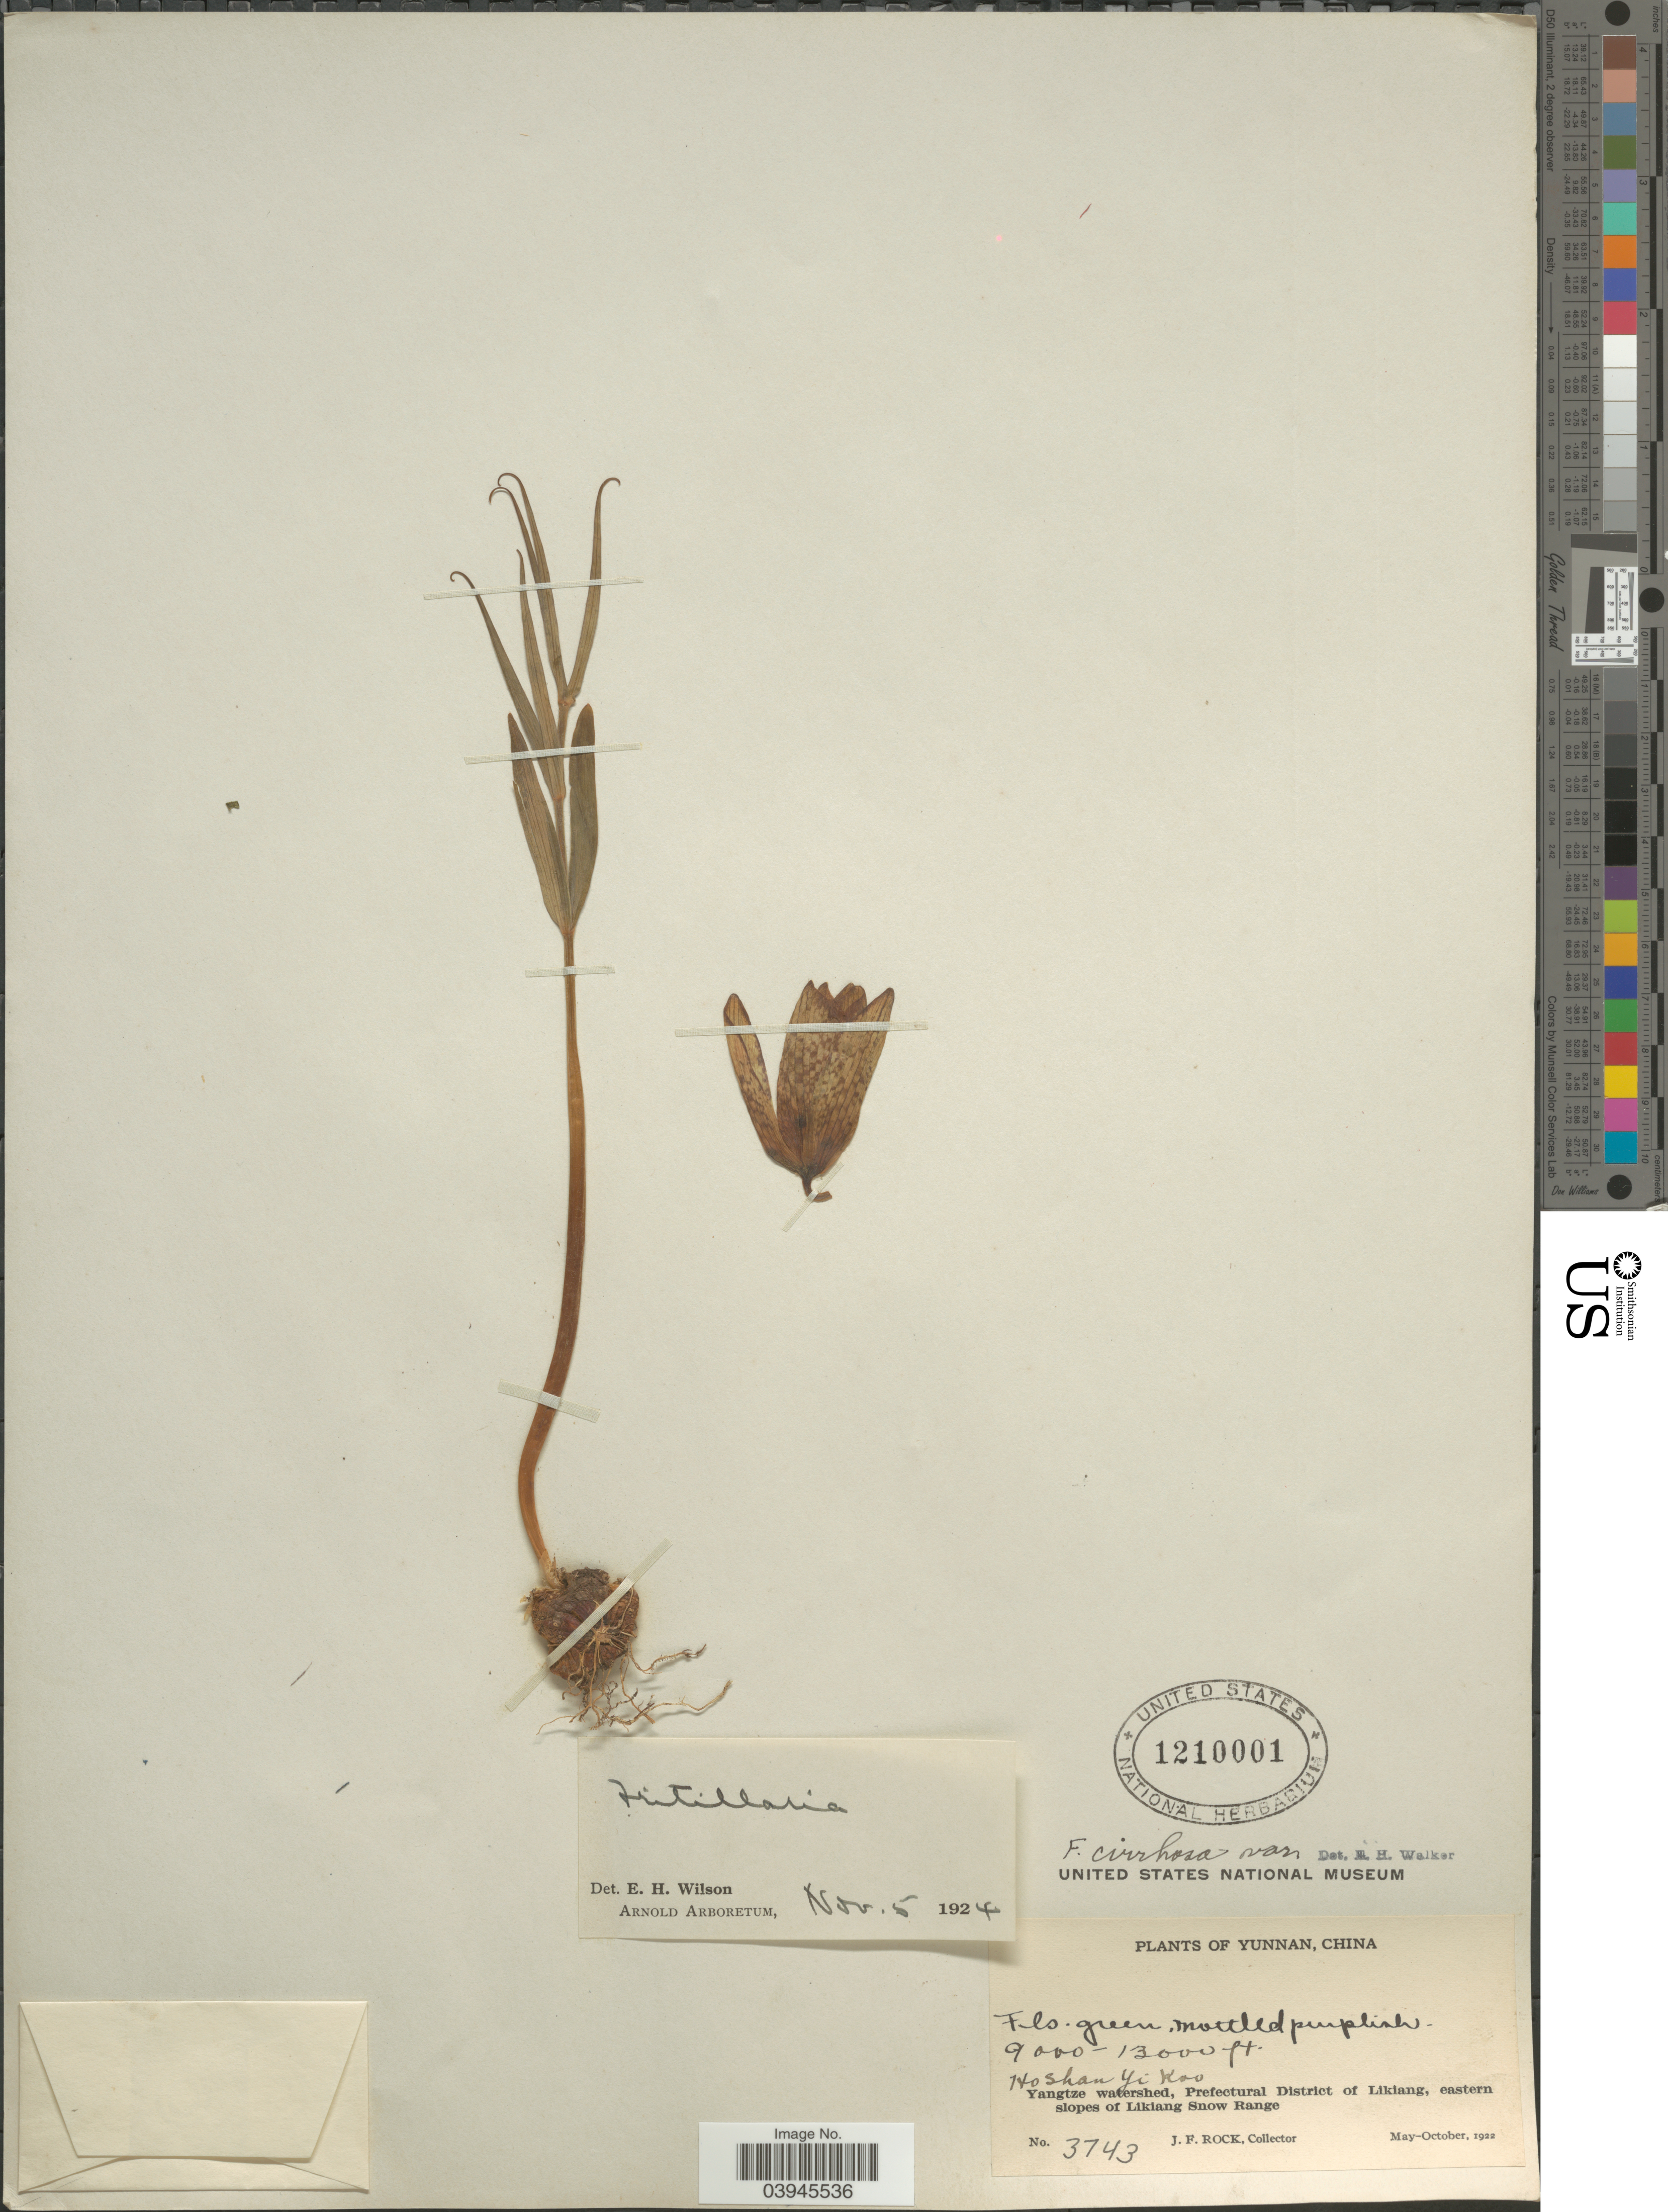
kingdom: Plantae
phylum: Tracheophyta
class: Liliopsida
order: Liliales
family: Liliaceae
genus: Fritillaria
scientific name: Fritillaria cirrhosa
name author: D. Don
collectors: J. Rock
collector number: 3743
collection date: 1922-05/1922-10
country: China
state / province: Yunnan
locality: Ho Shan Yi Koo. Yangtze watershed, Prefectural District of Likiang, eastern slopes of Likiang Snow Range.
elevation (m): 2743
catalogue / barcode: US 1210001